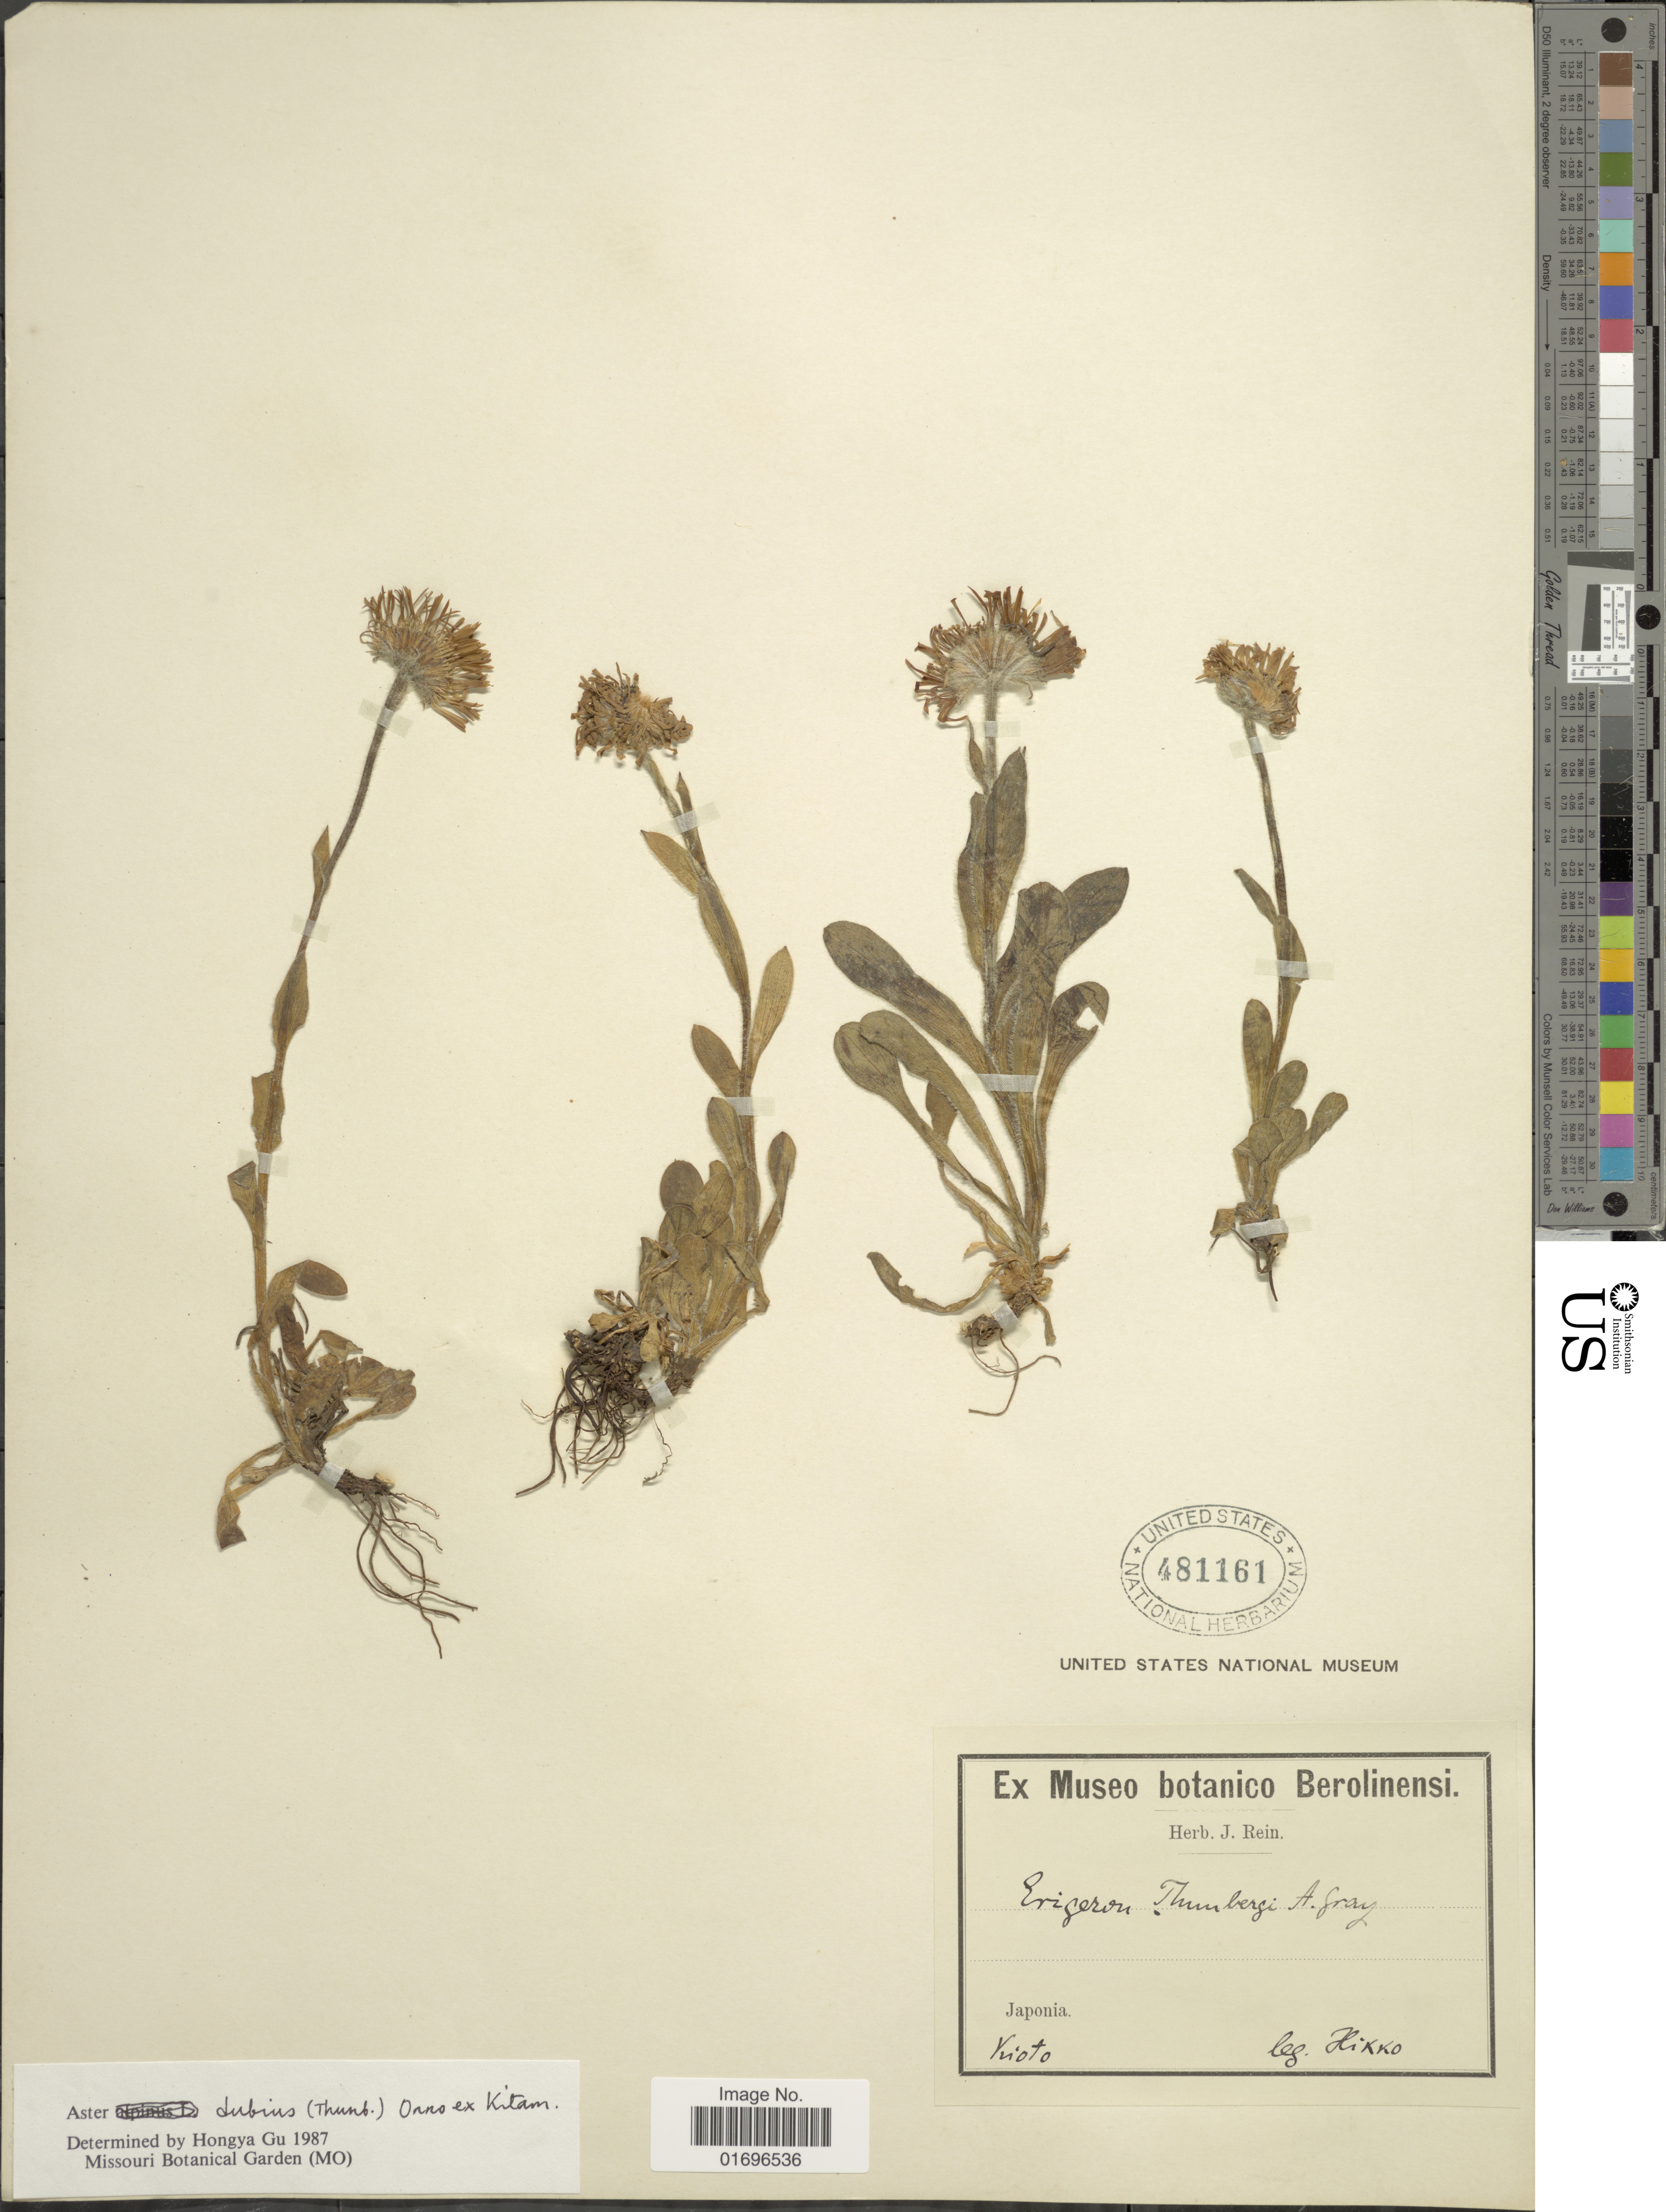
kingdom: Plantae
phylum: Tracheophyta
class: Magnoliopsida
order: Asterales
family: Asteraceae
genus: Aster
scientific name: Aster dubius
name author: Onno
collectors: -. Hikko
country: Japan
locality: Yrioto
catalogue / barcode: US 481161